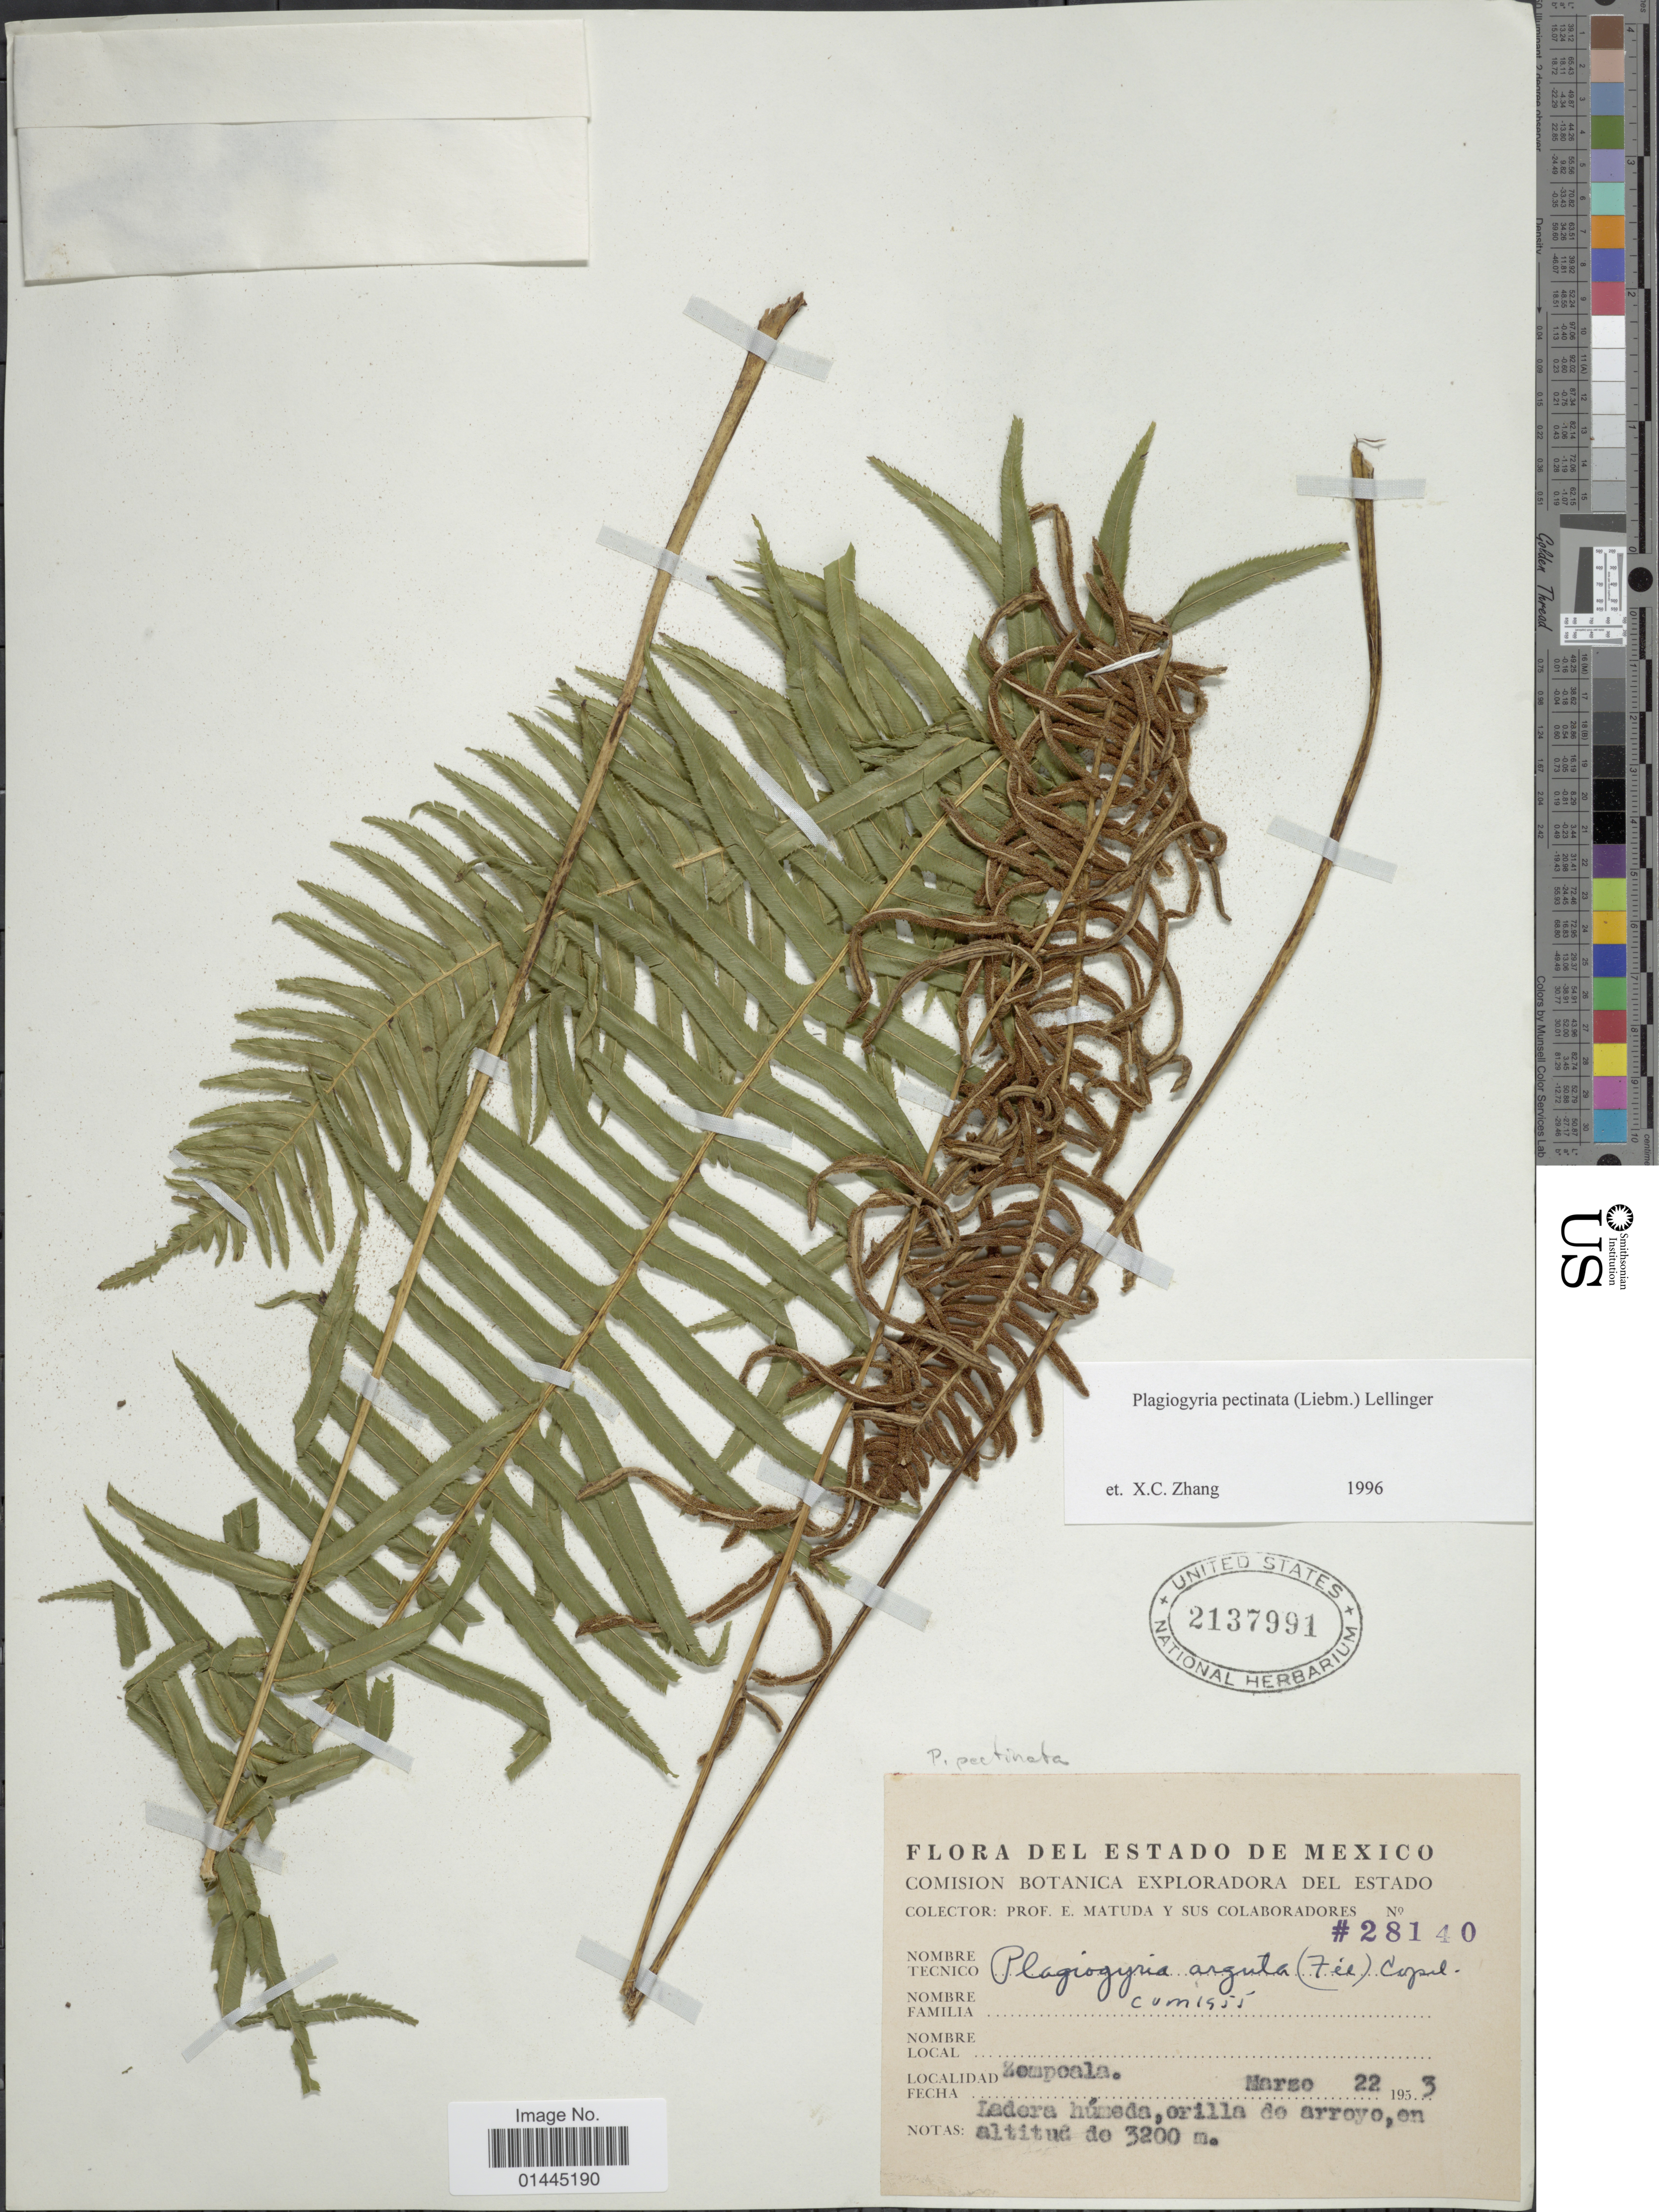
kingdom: Plantae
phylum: Tracheophyta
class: Polypodiopsida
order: Cyatheales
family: Plagiogyriaceae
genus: Plagiogyria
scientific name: Plagiogyria pectinata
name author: (Liebm.) Lellinger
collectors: E. Matuda & et al.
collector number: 28140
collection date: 1953-03-22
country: Mexico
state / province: México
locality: Zempoala.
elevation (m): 3200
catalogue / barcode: US 2137991